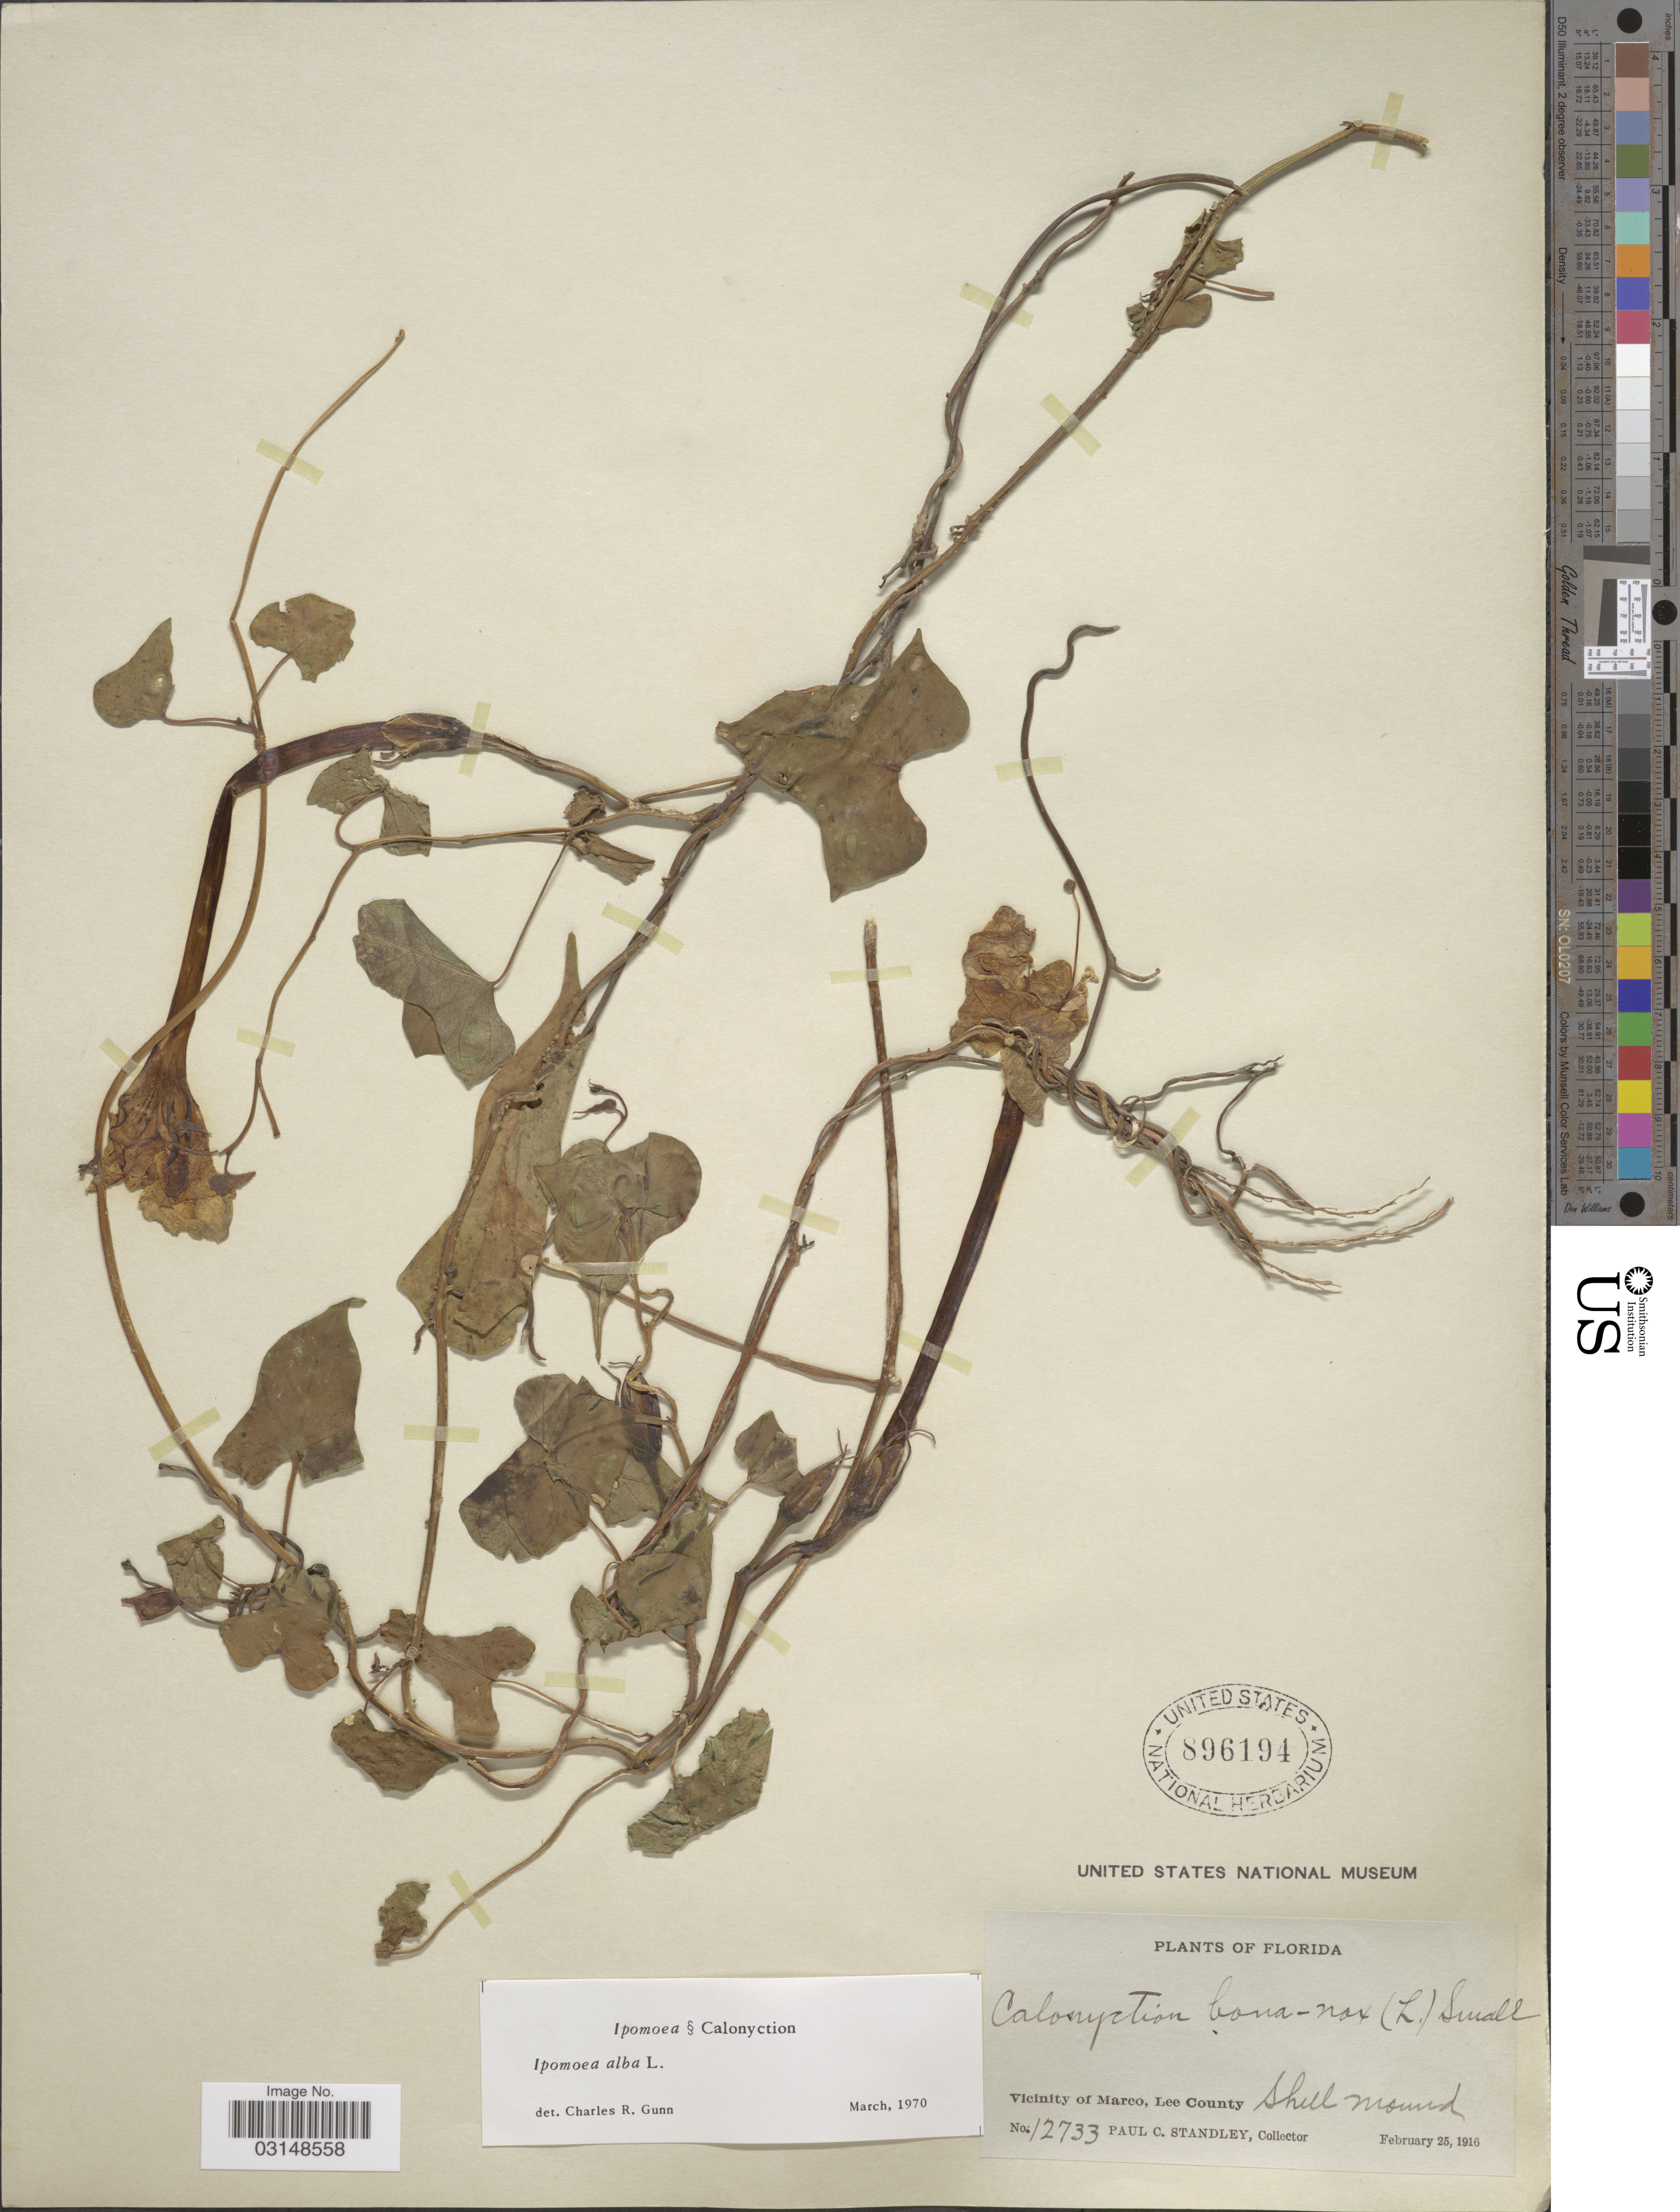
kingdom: Plantae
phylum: Tracheophyta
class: Magnoliopsida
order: Solanales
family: Convolvulaceae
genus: Ipomoea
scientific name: Ipomoea alba L.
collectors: P. C. Standley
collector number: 12733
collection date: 1916-02-25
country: United States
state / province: Florida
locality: Vicinity of Marco, Lee County.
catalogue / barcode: US 896194